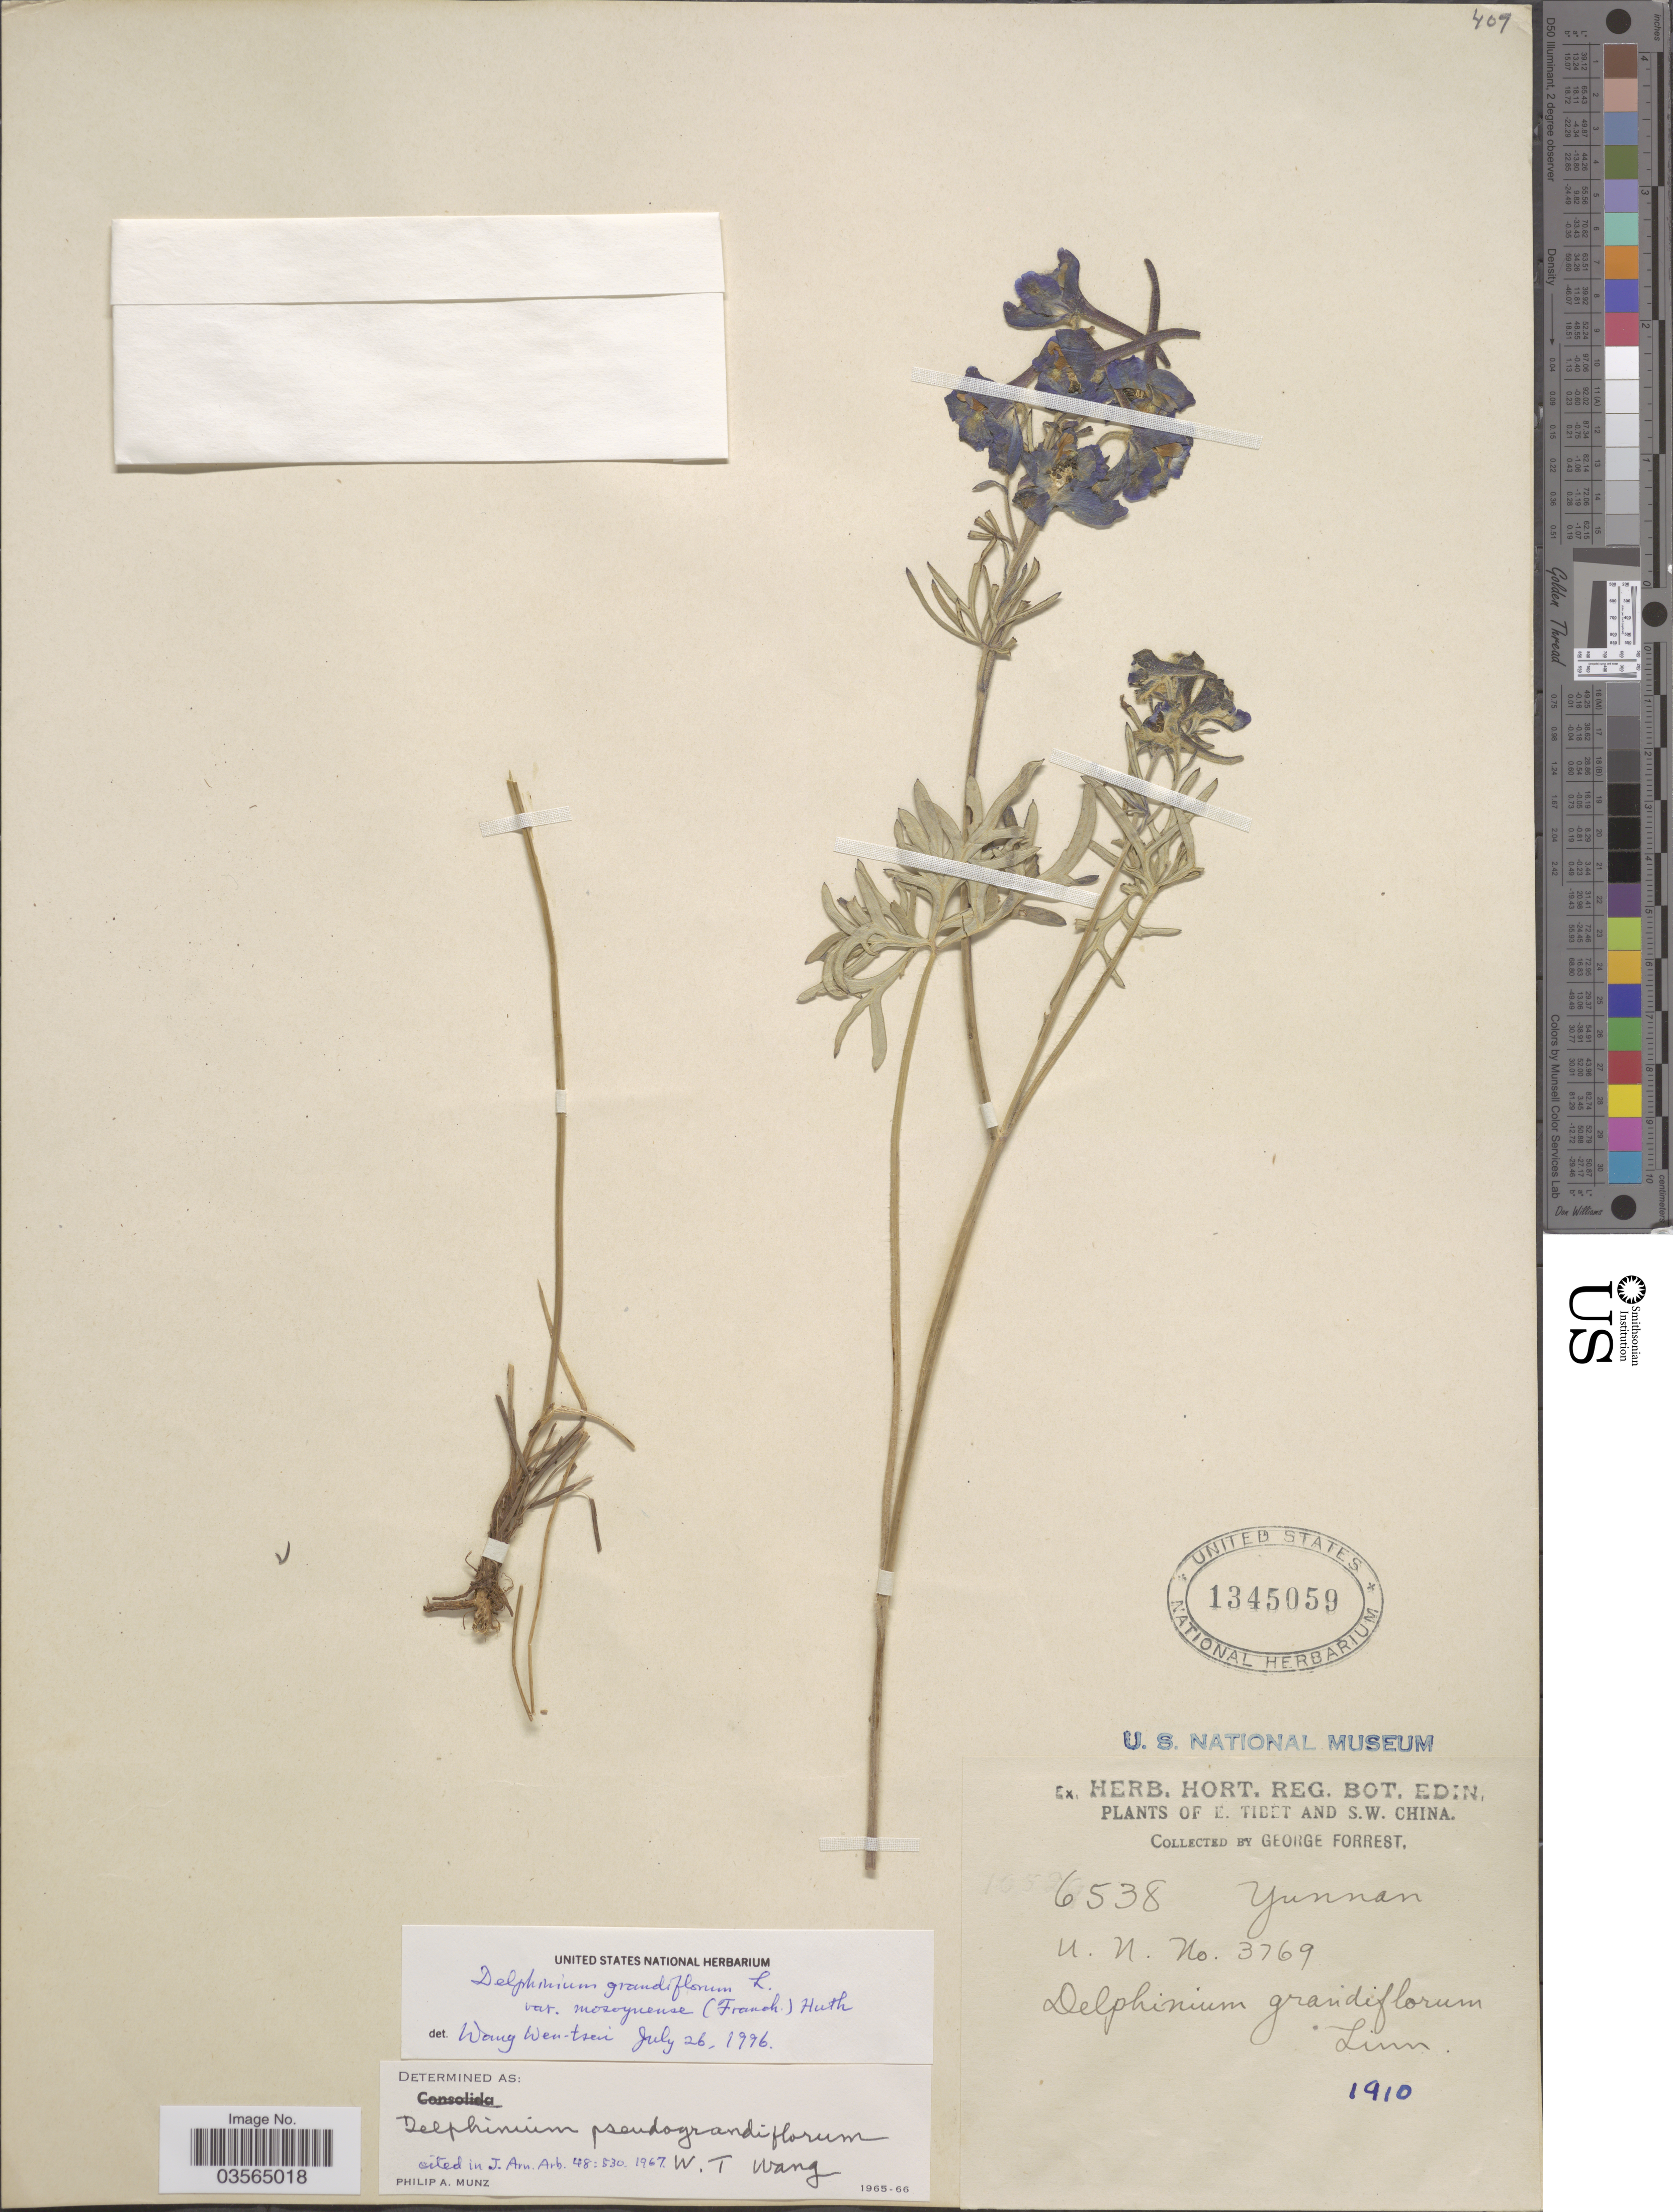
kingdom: Plantae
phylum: Tracheophyta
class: Magnoliopsida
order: Ranunculales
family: Ranunculaceae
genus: Delphinium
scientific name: Delphinium grandiflorum var. mosoynense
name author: (Franch.) Huth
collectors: G. Forrest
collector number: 6538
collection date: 1910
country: China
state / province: Yunnan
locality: S. W. China.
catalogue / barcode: US 1345059